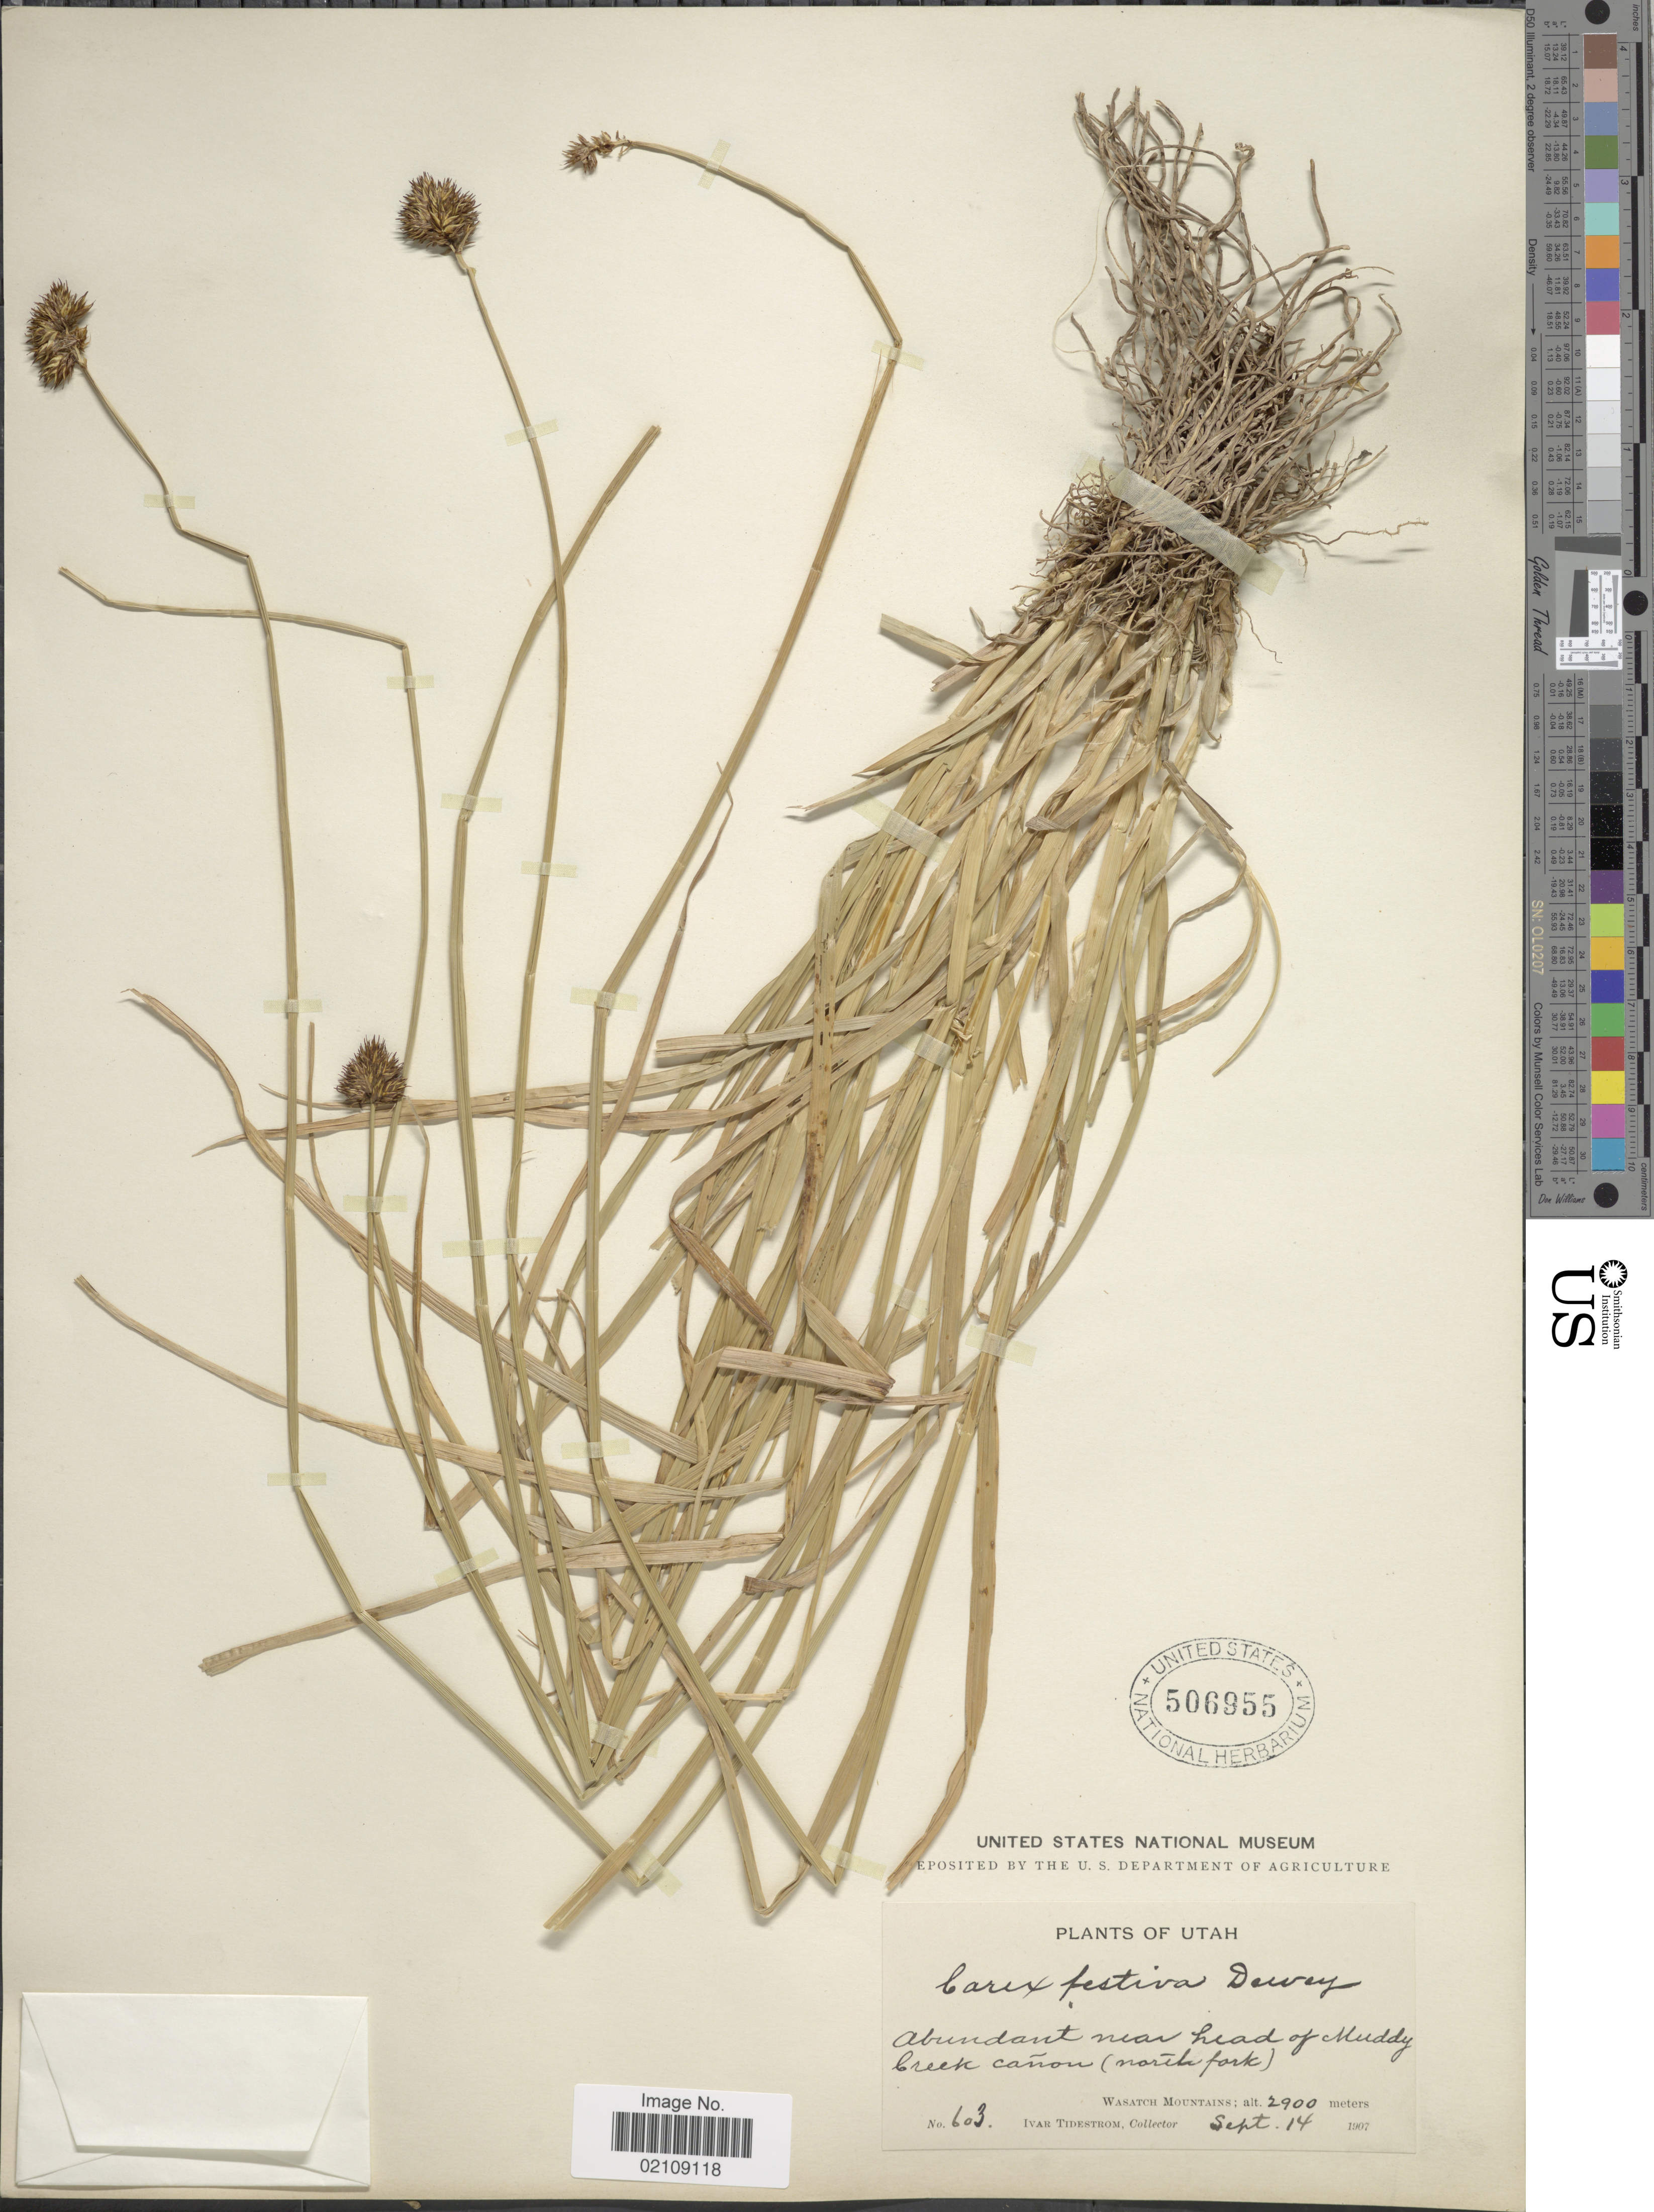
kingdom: Plantae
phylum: Tracheophyta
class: Liliopsida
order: Poales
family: Cyperaceae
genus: Carex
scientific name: Carex microptera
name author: Mack.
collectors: I. F. Tidestrom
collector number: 603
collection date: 1907-09-14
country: United States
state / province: Utah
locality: Near head of Muddy Creek Cañon (north fork), Wasatch Mountains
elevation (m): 2900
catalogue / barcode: US 506955